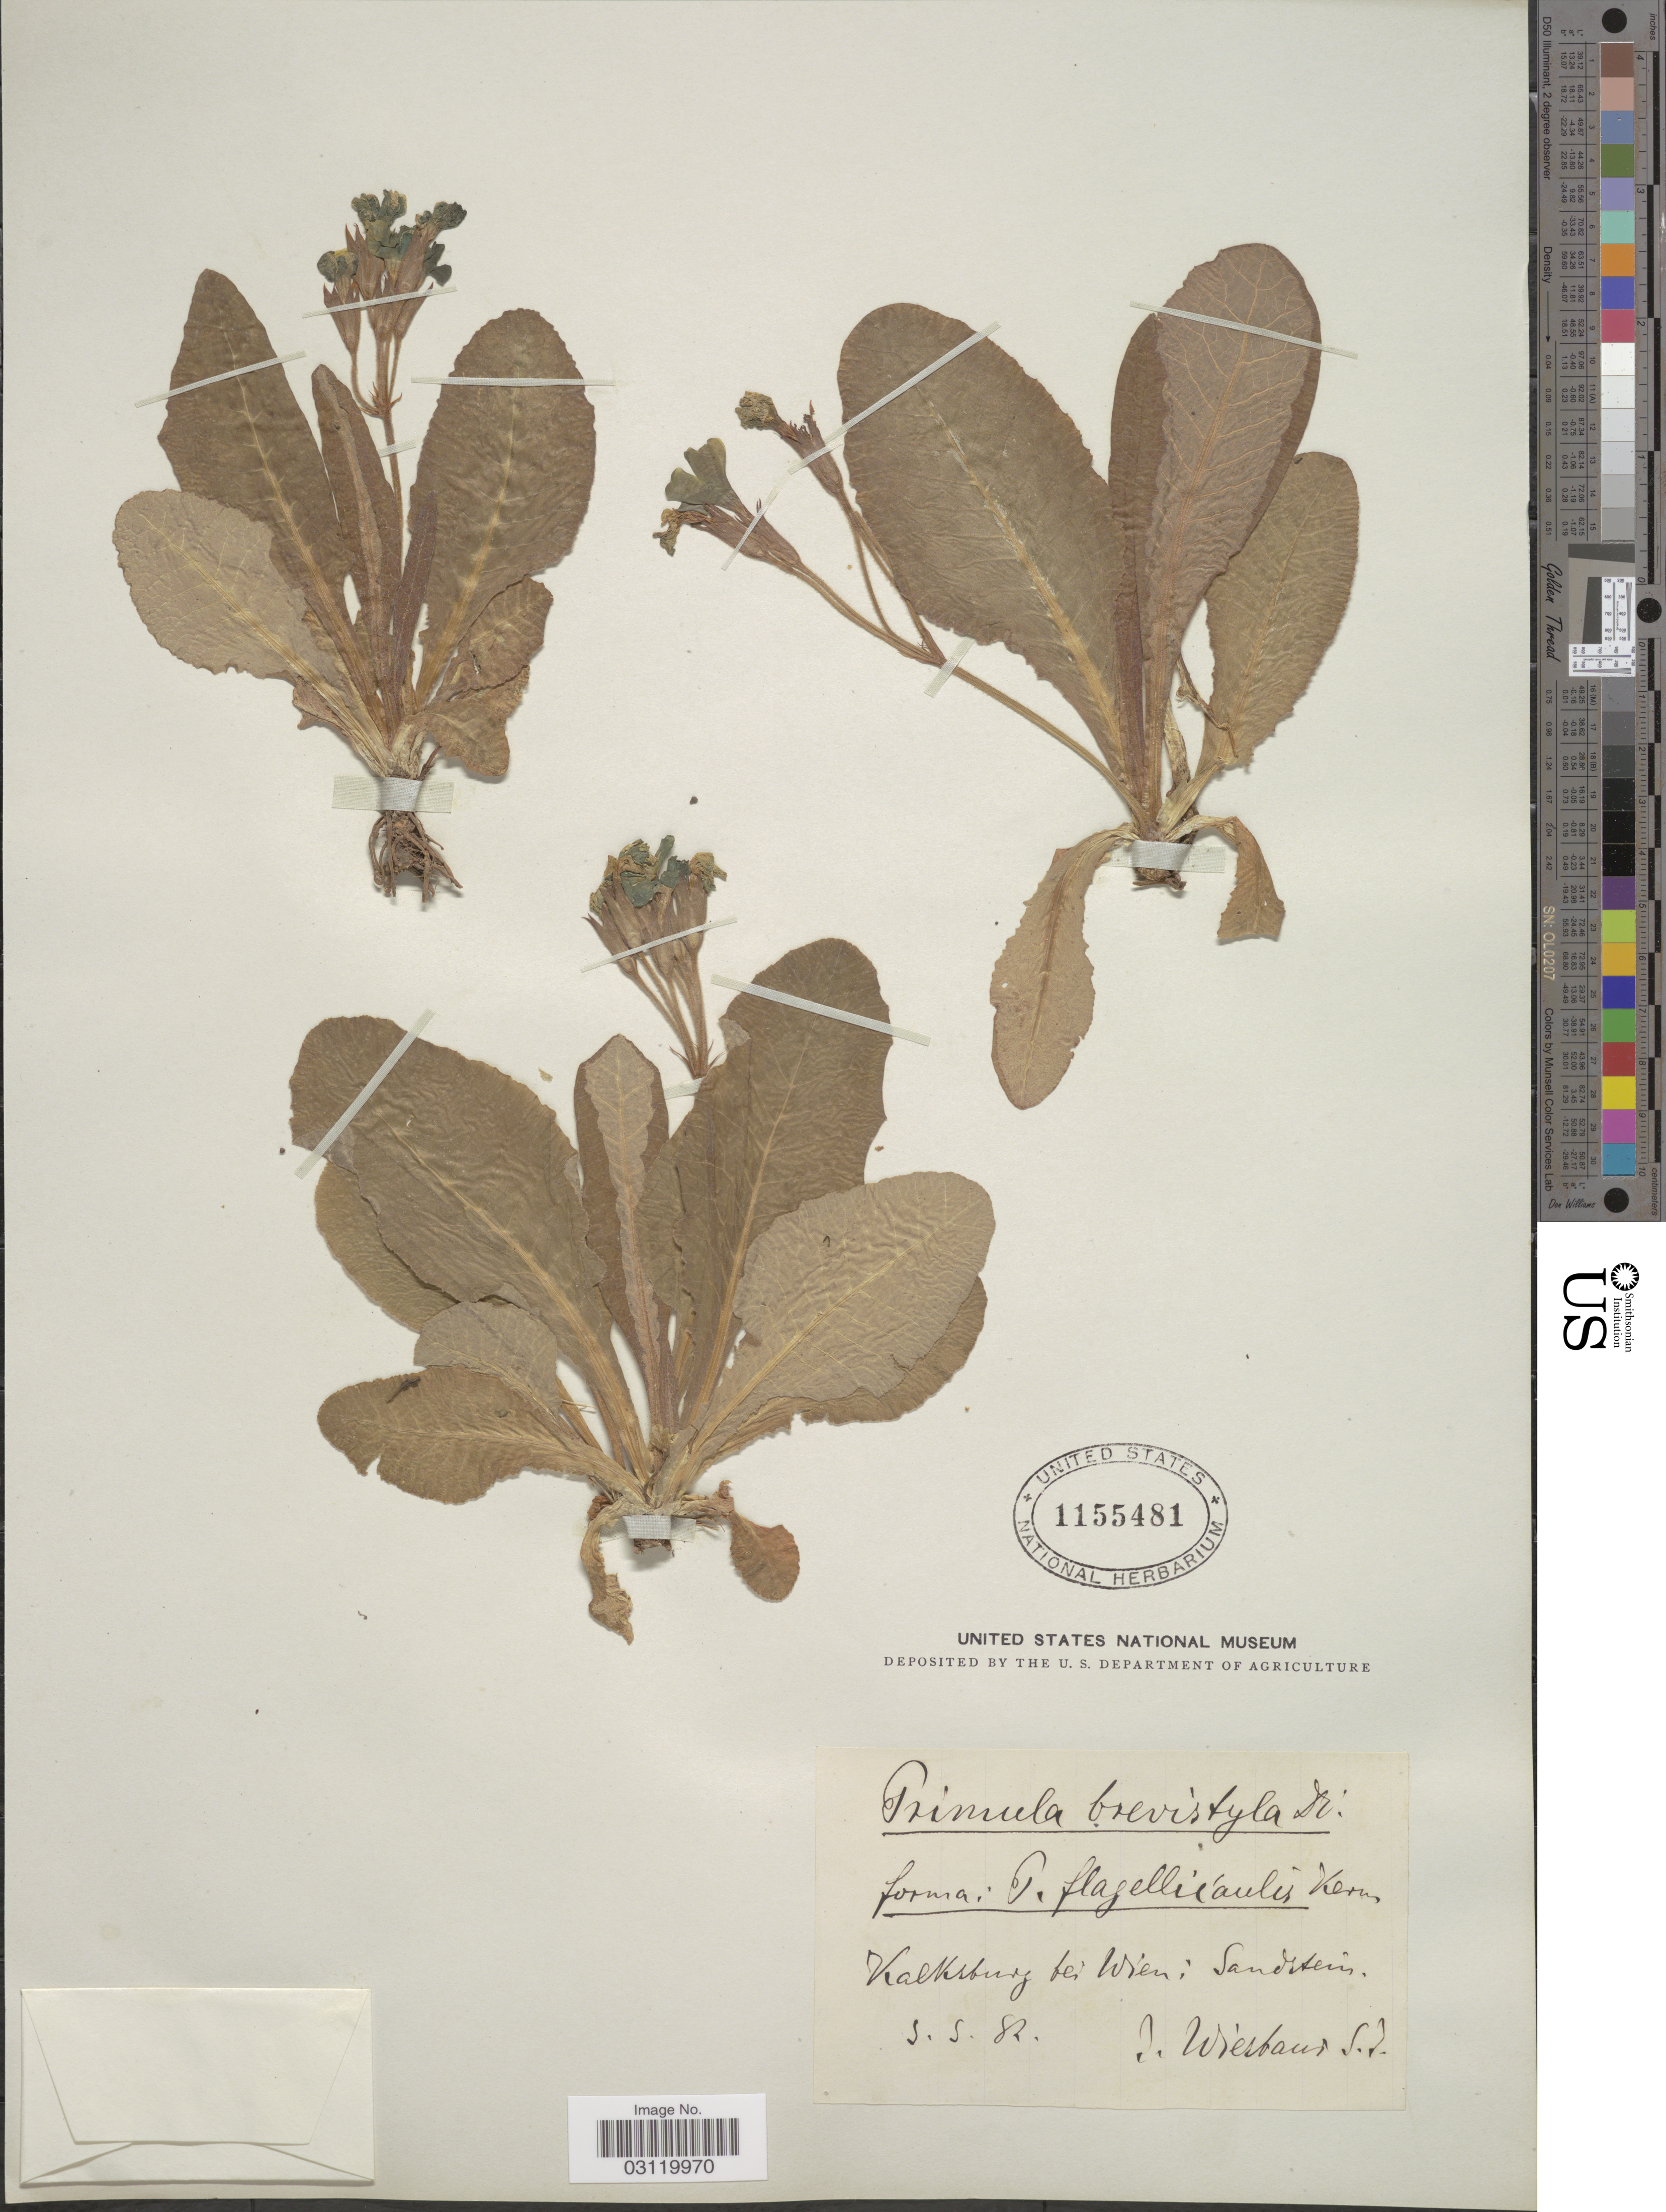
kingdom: Plantae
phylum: Tracheophyta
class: Magnoliopsida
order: Ericales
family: Primulaceae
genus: Primula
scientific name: Primula x brevistyla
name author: DC.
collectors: J. Wiesbaur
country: Austria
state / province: Wien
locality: Kalksburg bei Wien: Sandstein.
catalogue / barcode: US 1155481